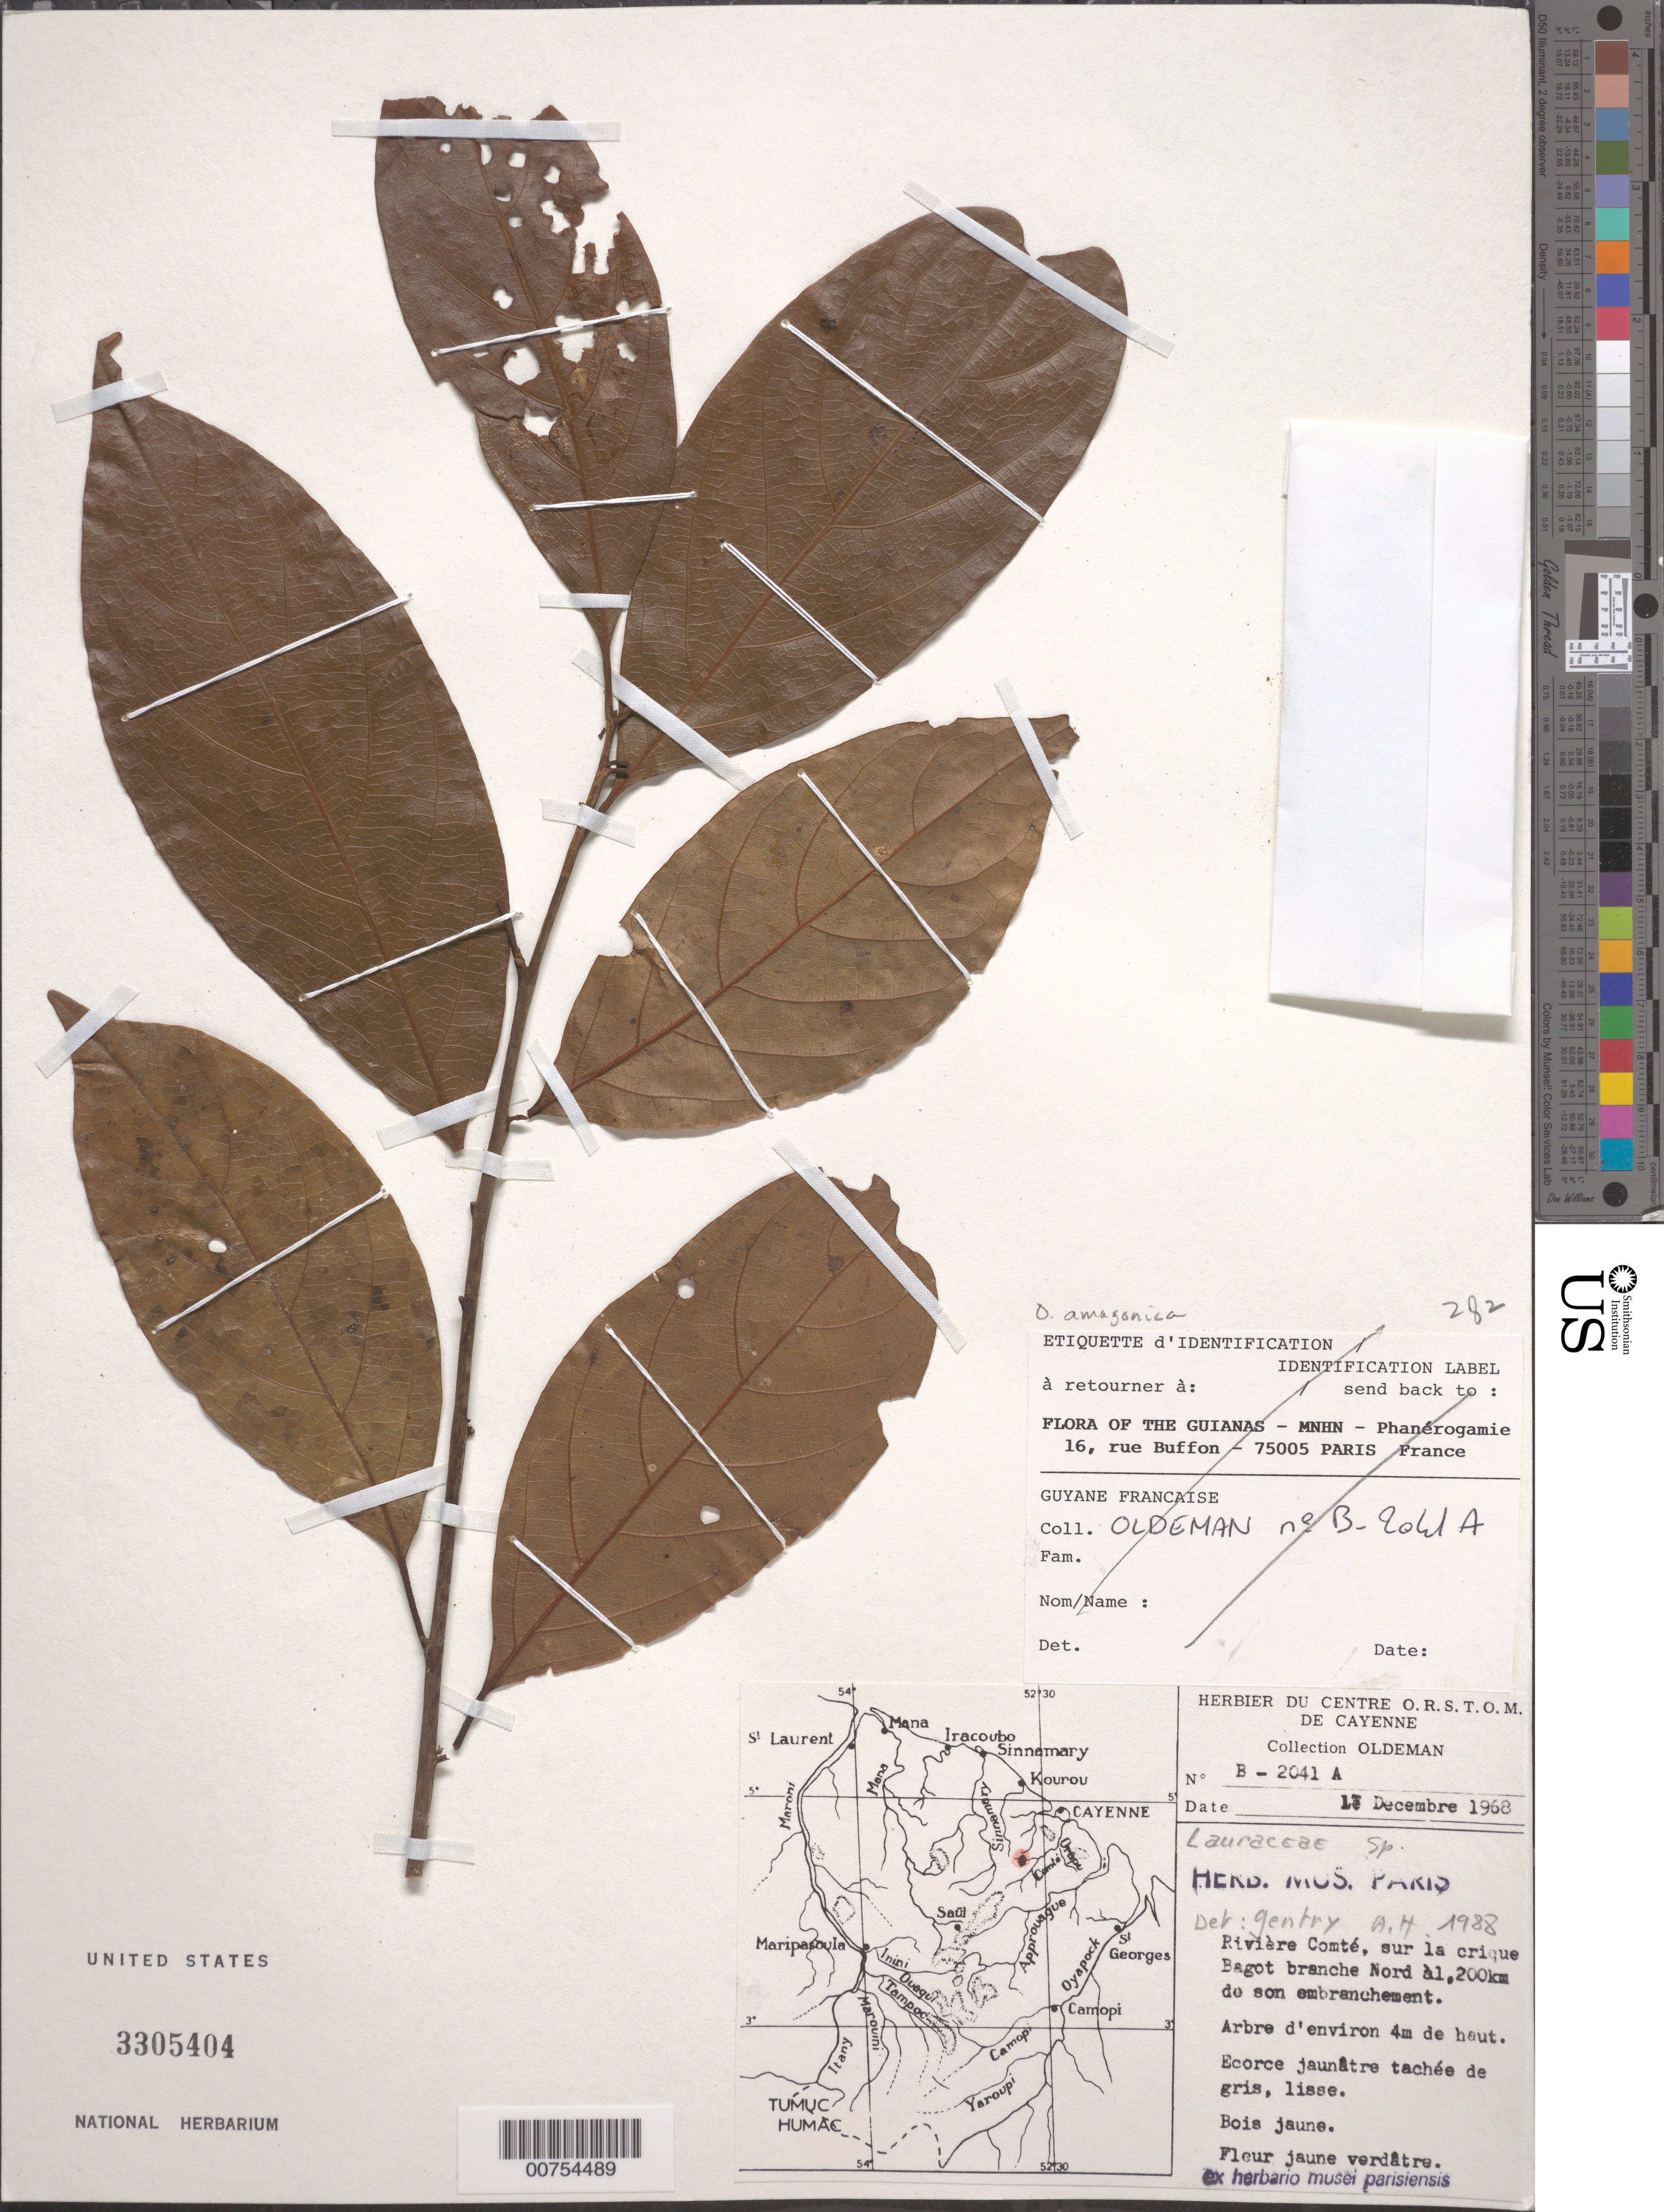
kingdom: Plantae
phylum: Tracheophyta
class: Magnoliopsida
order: Laurales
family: Lauraceae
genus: Ocotea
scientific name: Ocotea amazonica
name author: (Meisn.) Mez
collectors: -- Oldeman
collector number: B-2041 A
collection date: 1968-12-17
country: French Guiana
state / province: Cayenne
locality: Rivière Comté, sur la crique Bagot branche Nord àl,200km de son embranchment.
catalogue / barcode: US 3305404